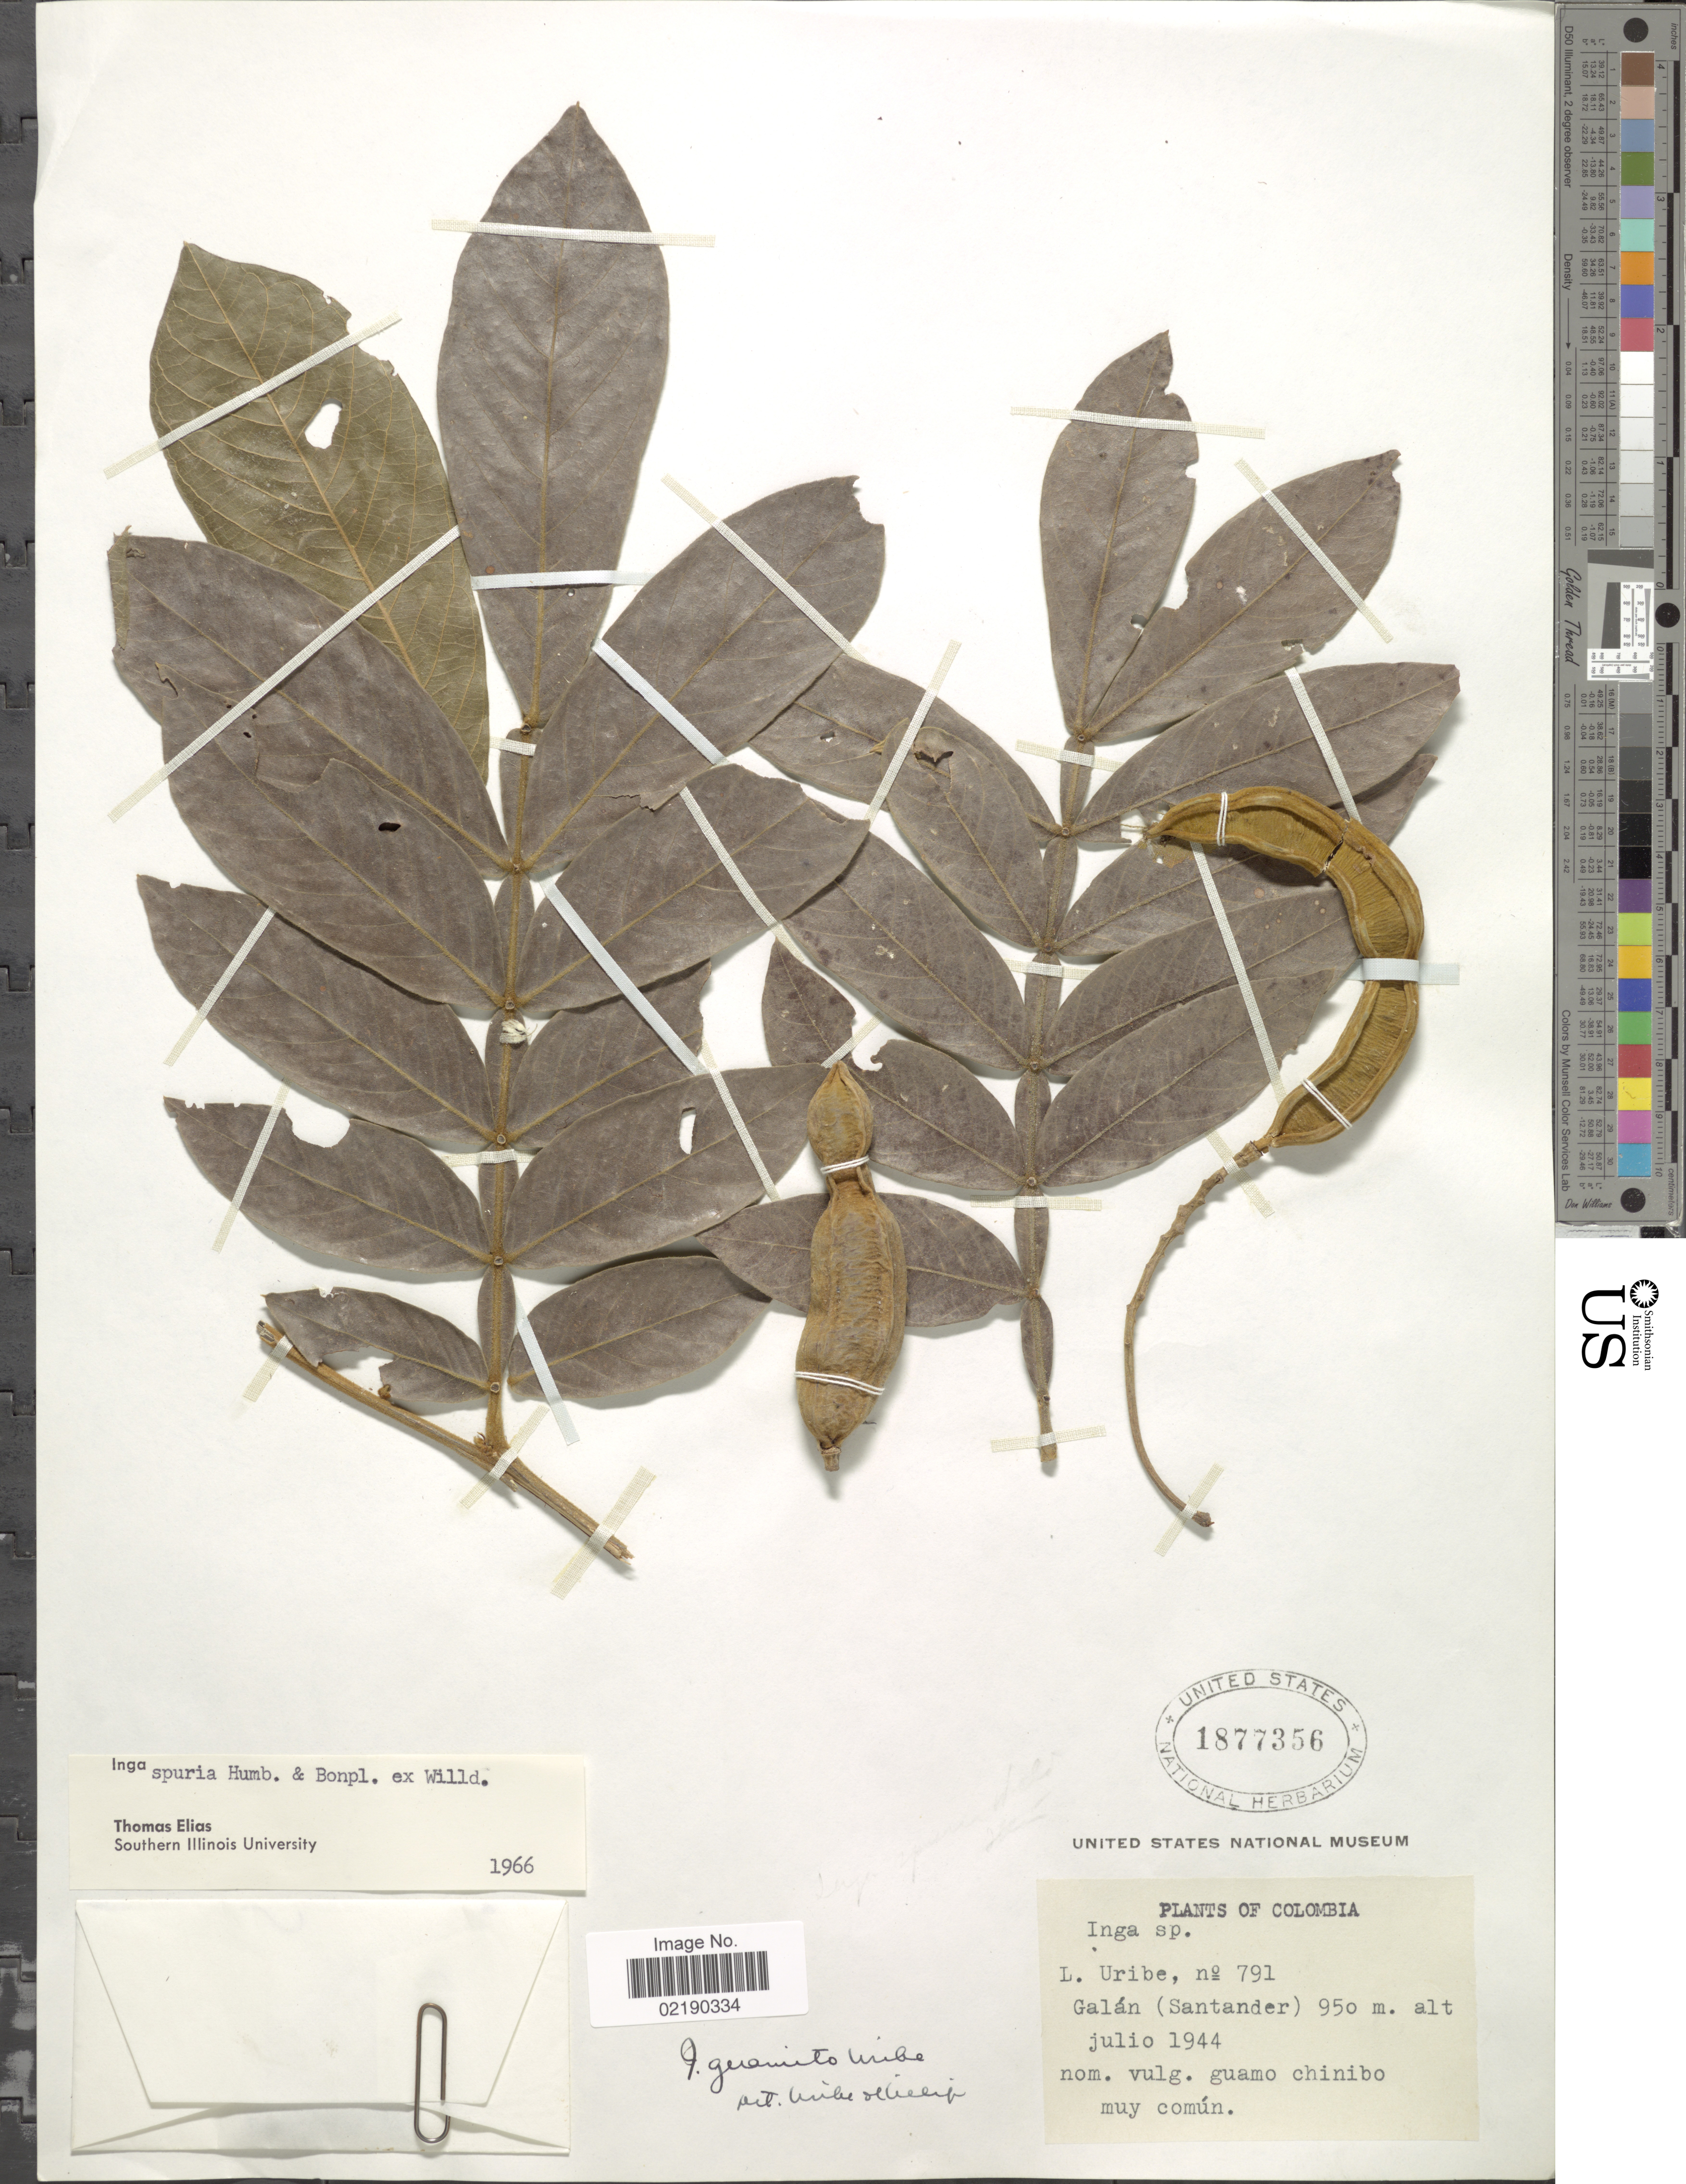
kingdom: Plantae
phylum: Tracheophyta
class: Magnoliopsida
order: Fabales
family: Fabaceae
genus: Inga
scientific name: Inga vera subsp. vera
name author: Willd.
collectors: L. Uribe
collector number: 791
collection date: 1944-07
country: Colombia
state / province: Santander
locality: Galan (Santander) . nom. vulg. guamo chinibo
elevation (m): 950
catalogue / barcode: US 1799356